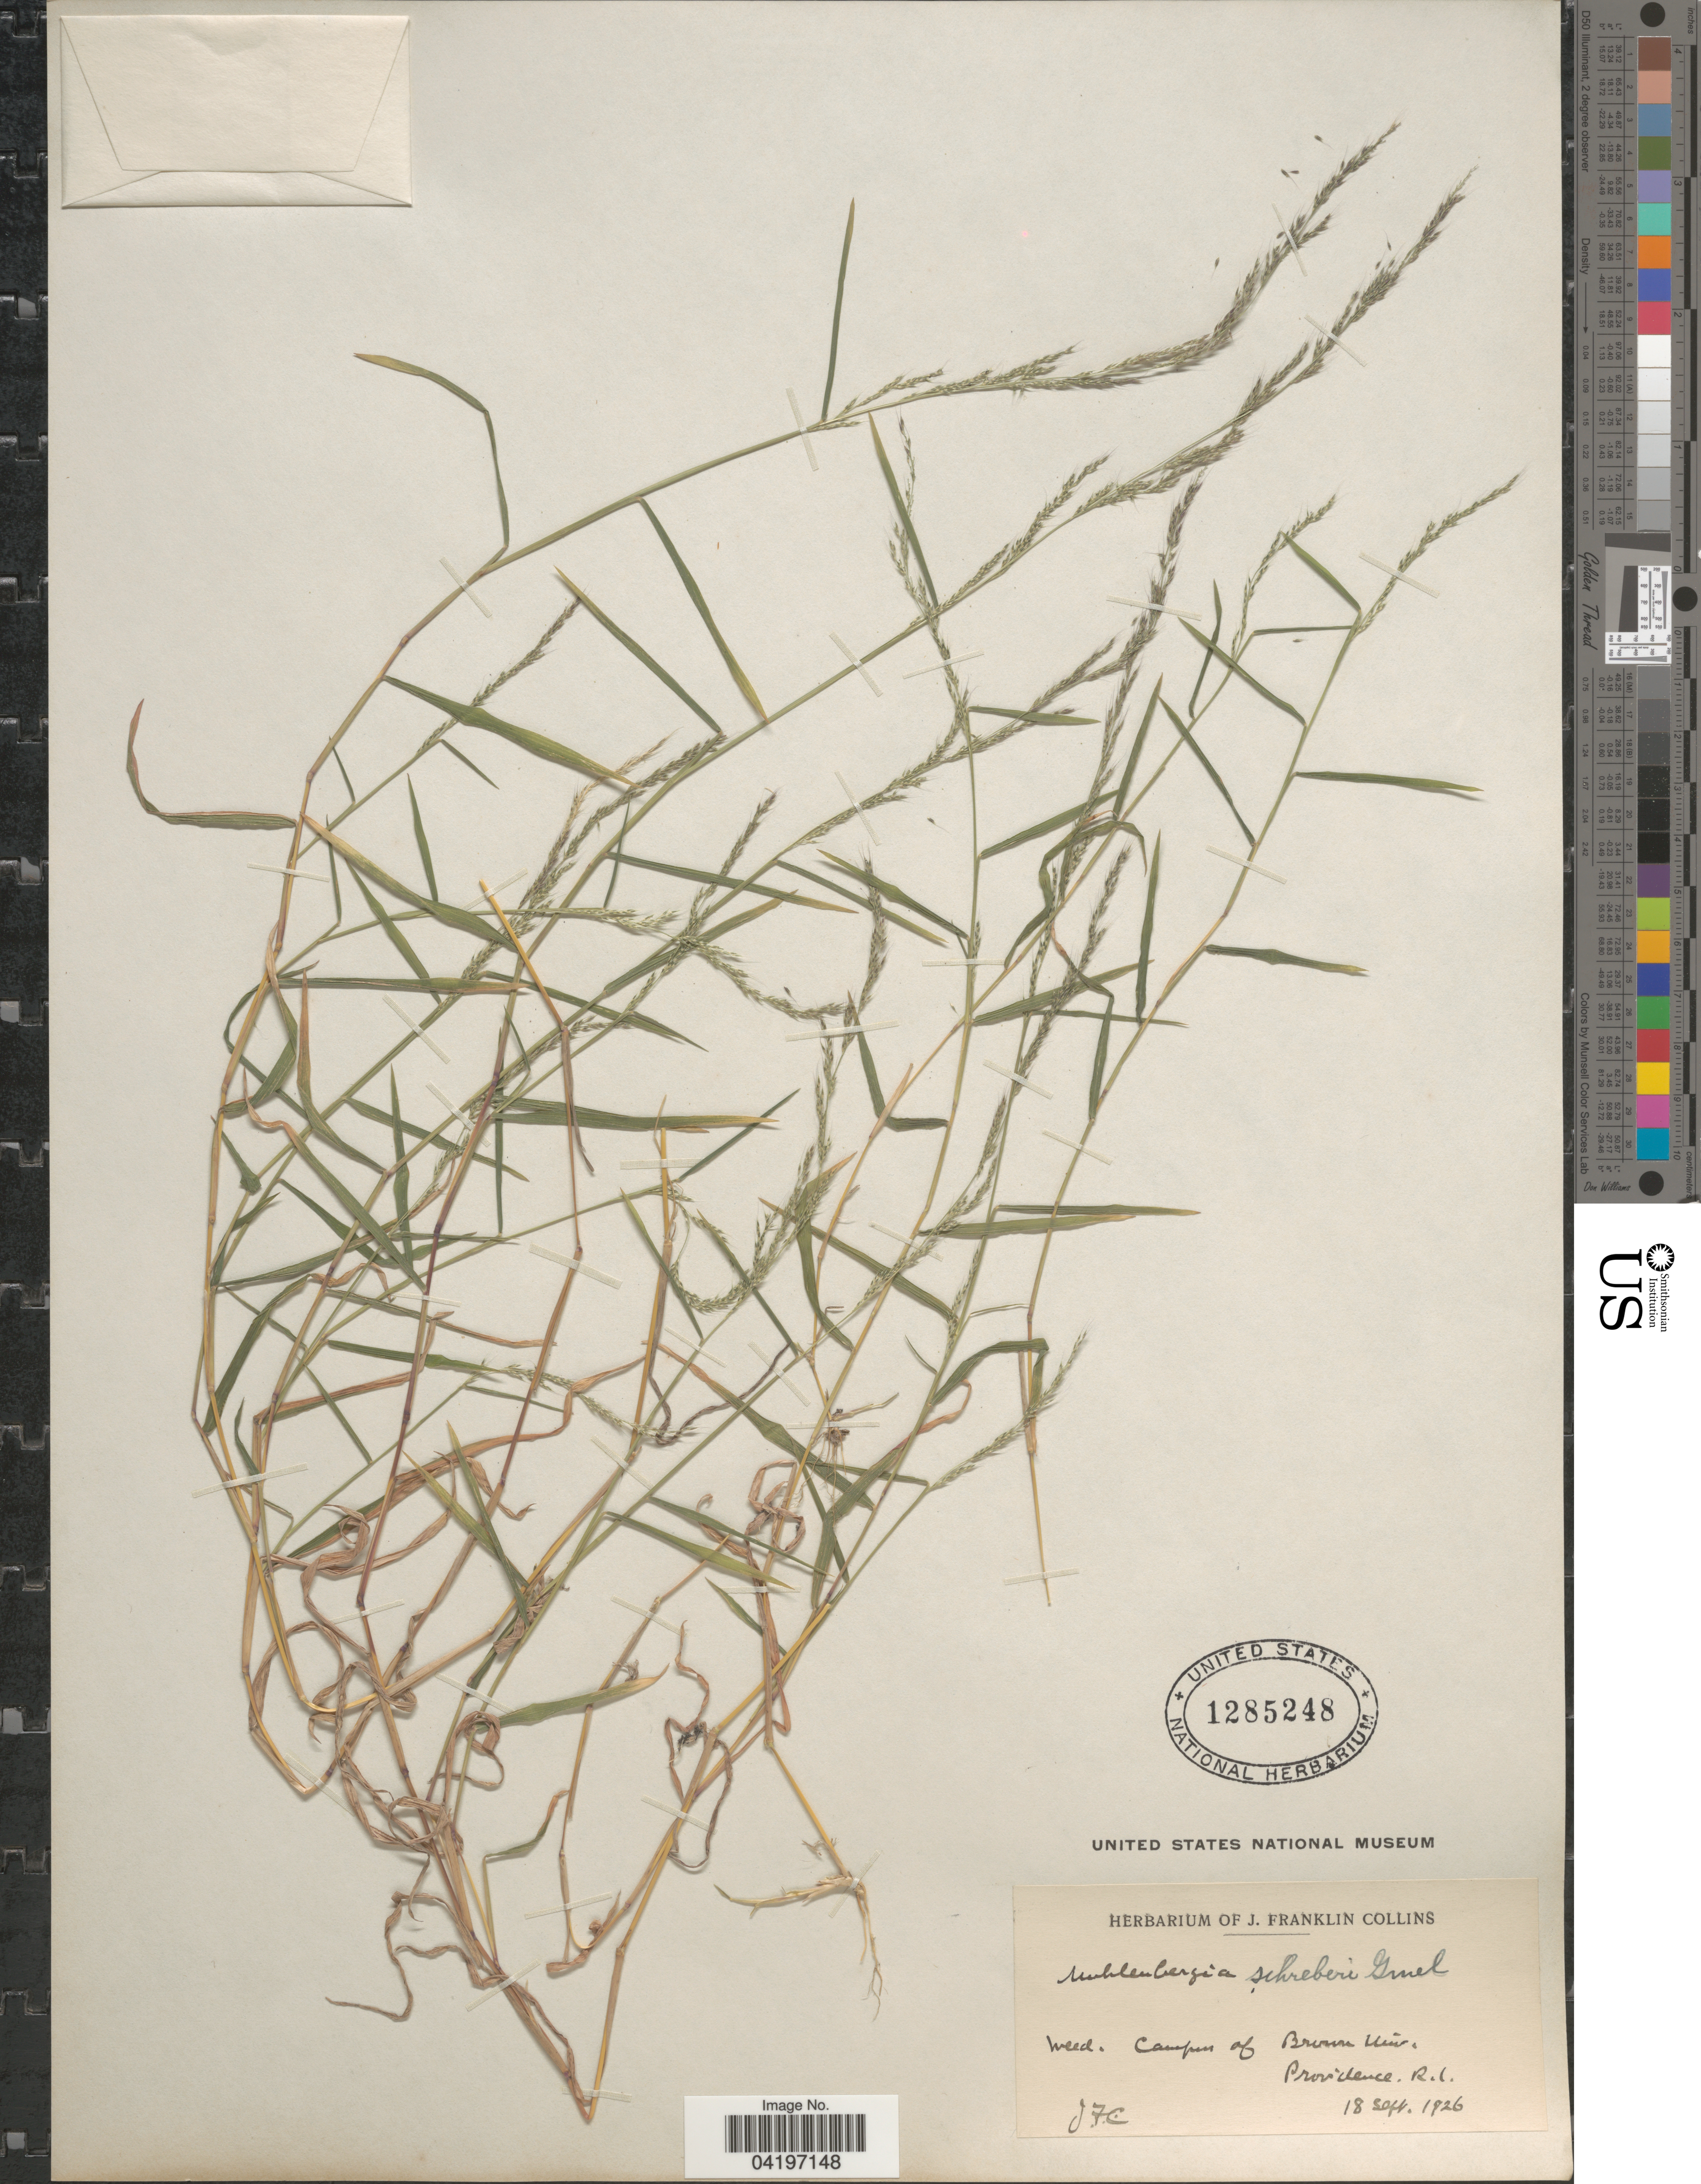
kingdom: Plantae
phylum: Tracheophyta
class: Liliopsida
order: Poales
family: Poaceae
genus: Muhlenbergia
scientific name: Muhlenbergia schreberi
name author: J.F. Gmel.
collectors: J. Collins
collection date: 1926-09-18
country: United States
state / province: Rhode Island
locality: Campus of Brown Univ. Providence.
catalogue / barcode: US 1285248